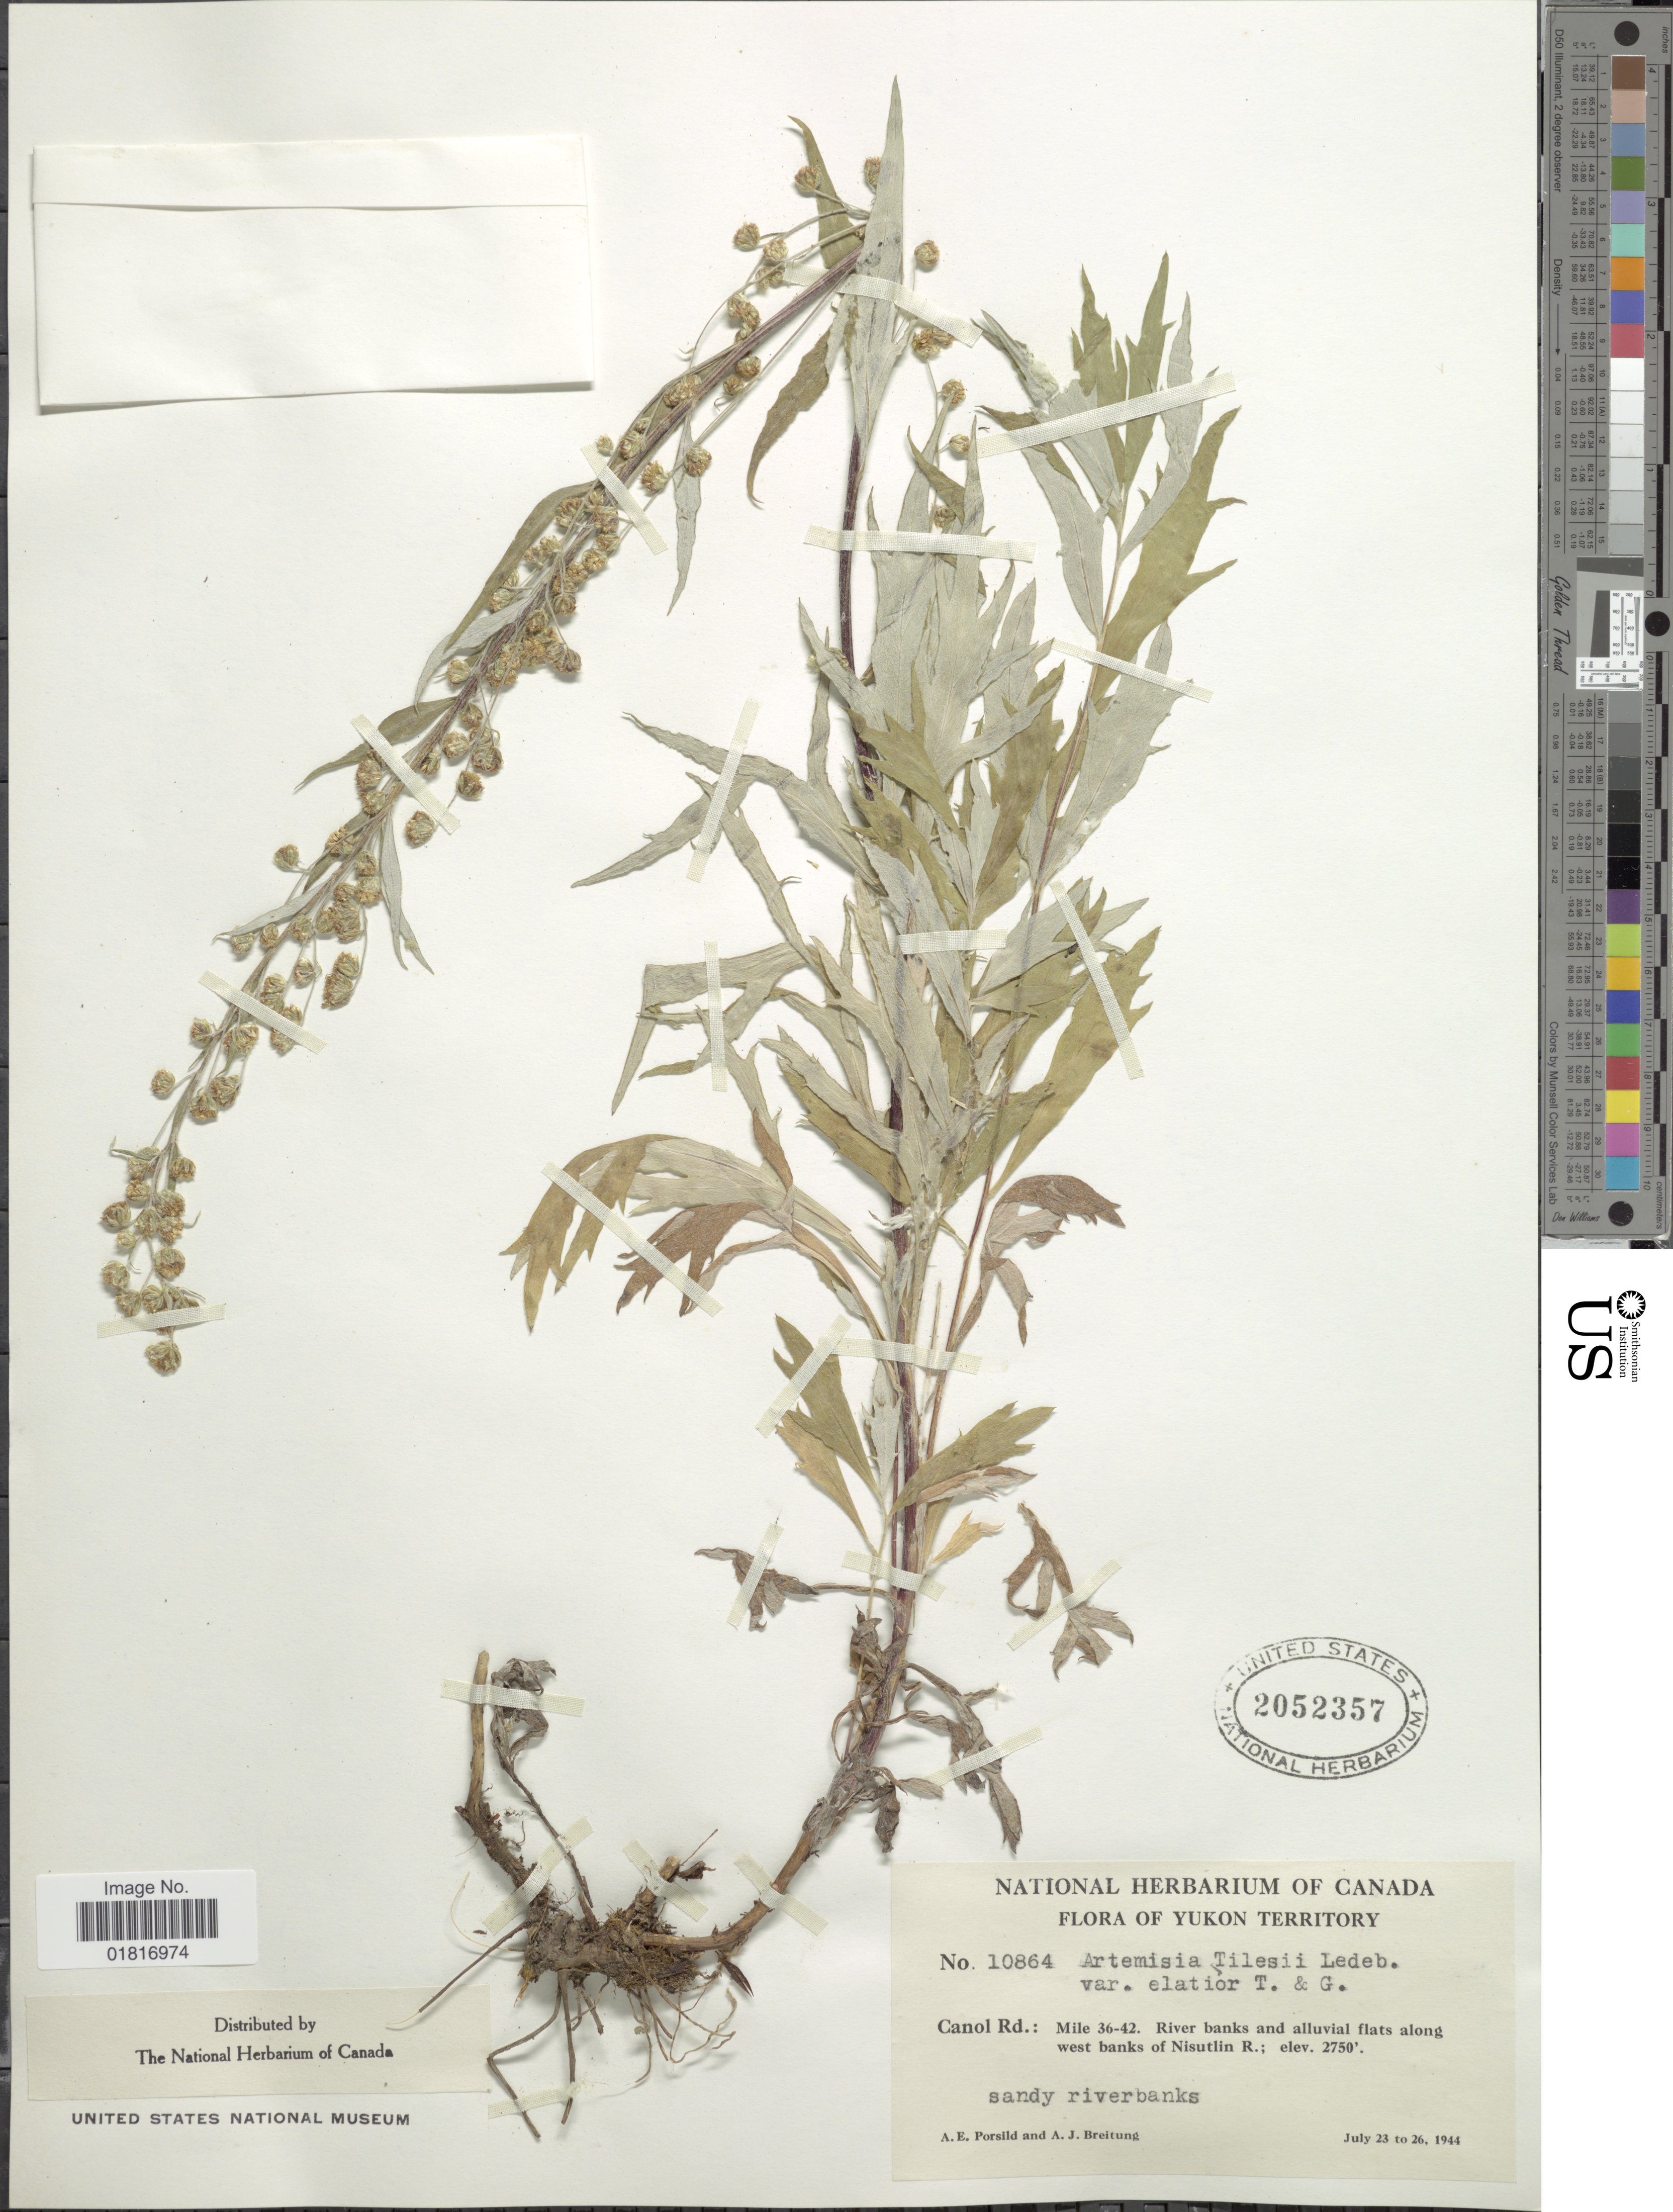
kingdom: Plantae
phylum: Tracheophyta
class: Magnoliopsida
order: Asterales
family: Asteraceae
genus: Artemisia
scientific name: Artemisia tilesii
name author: Ledeb.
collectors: A. E. Porsild & A. Breitung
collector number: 10864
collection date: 1944-07-23/1944-07-26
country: Canada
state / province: Yukon Territory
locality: Canol Rd.: Mile 36-42. River banks and alluvial flats along west banks of Nisutln R; sandy riverbanks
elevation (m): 838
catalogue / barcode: US 2052357